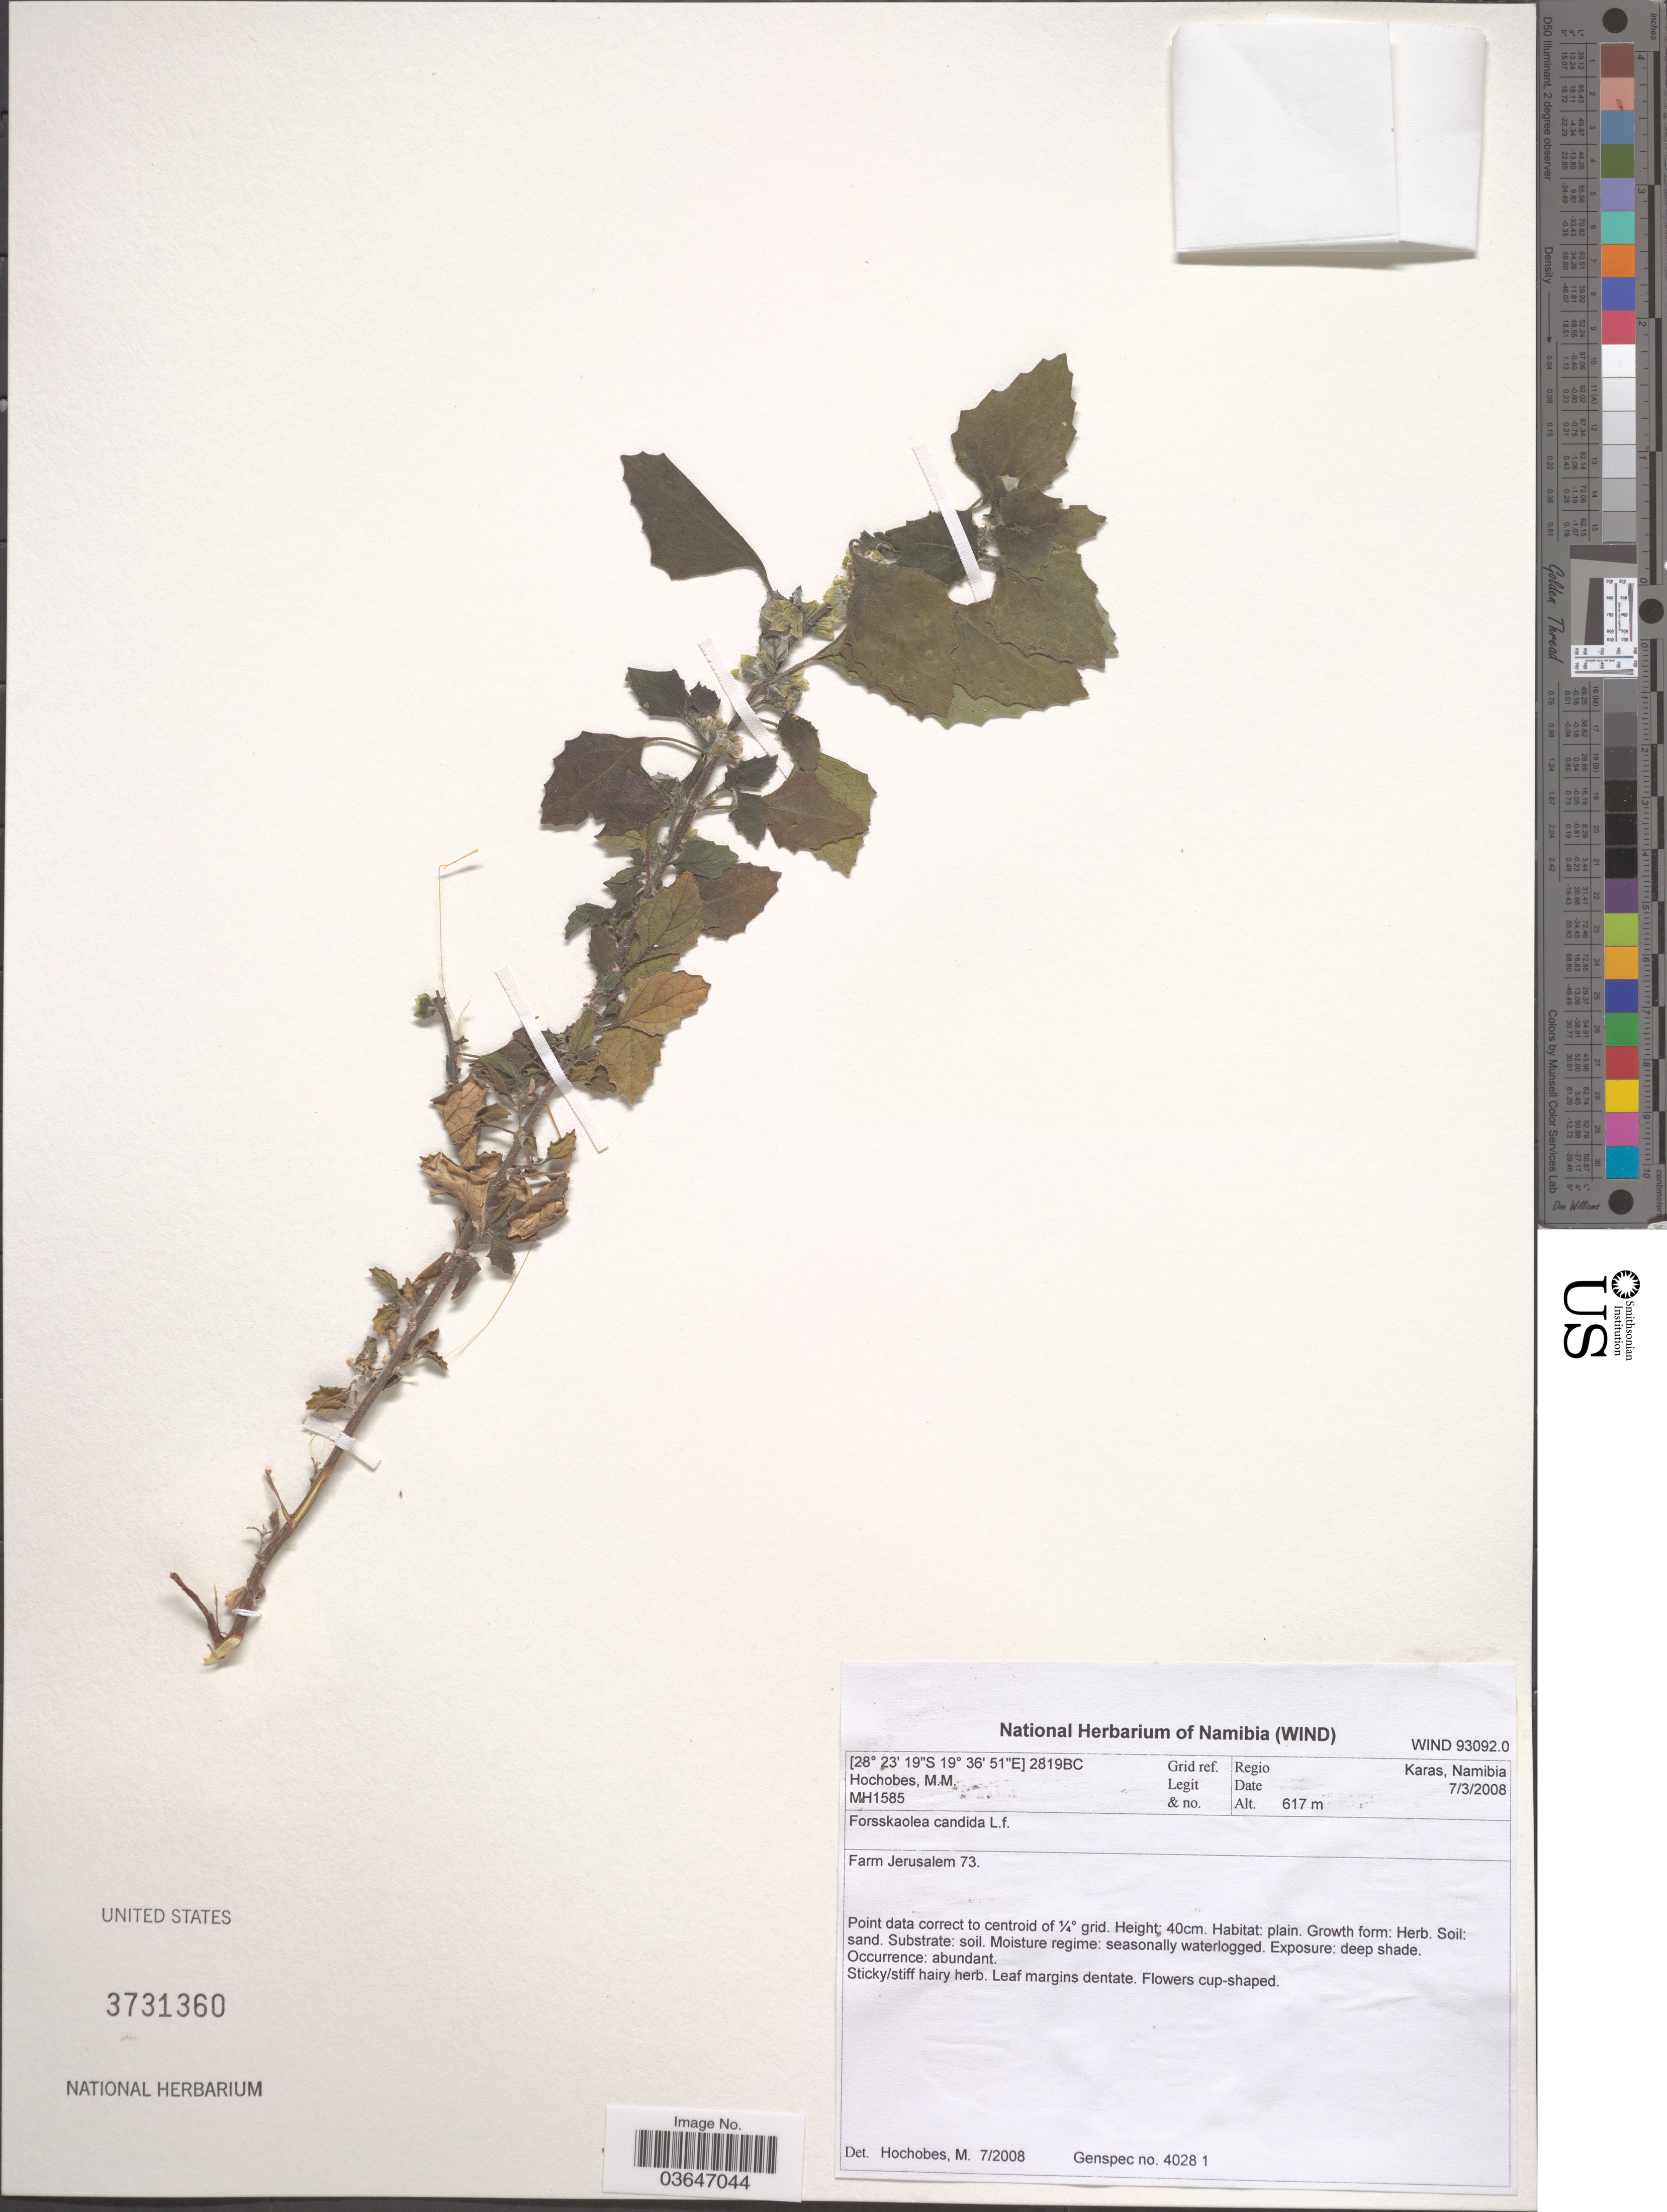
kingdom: Plantae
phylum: Tracheophyta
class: Magnoliopsida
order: Rosales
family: Urticaceae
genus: Forsskaolea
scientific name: Forsskaolea candida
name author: L. f.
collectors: M. Hochobes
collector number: MH1585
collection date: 2008-03-07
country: Namibia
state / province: Karas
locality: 2819 BC Grid ref. Regio Karas. Farm Jerusalem 73.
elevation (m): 617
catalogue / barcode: US 3731360